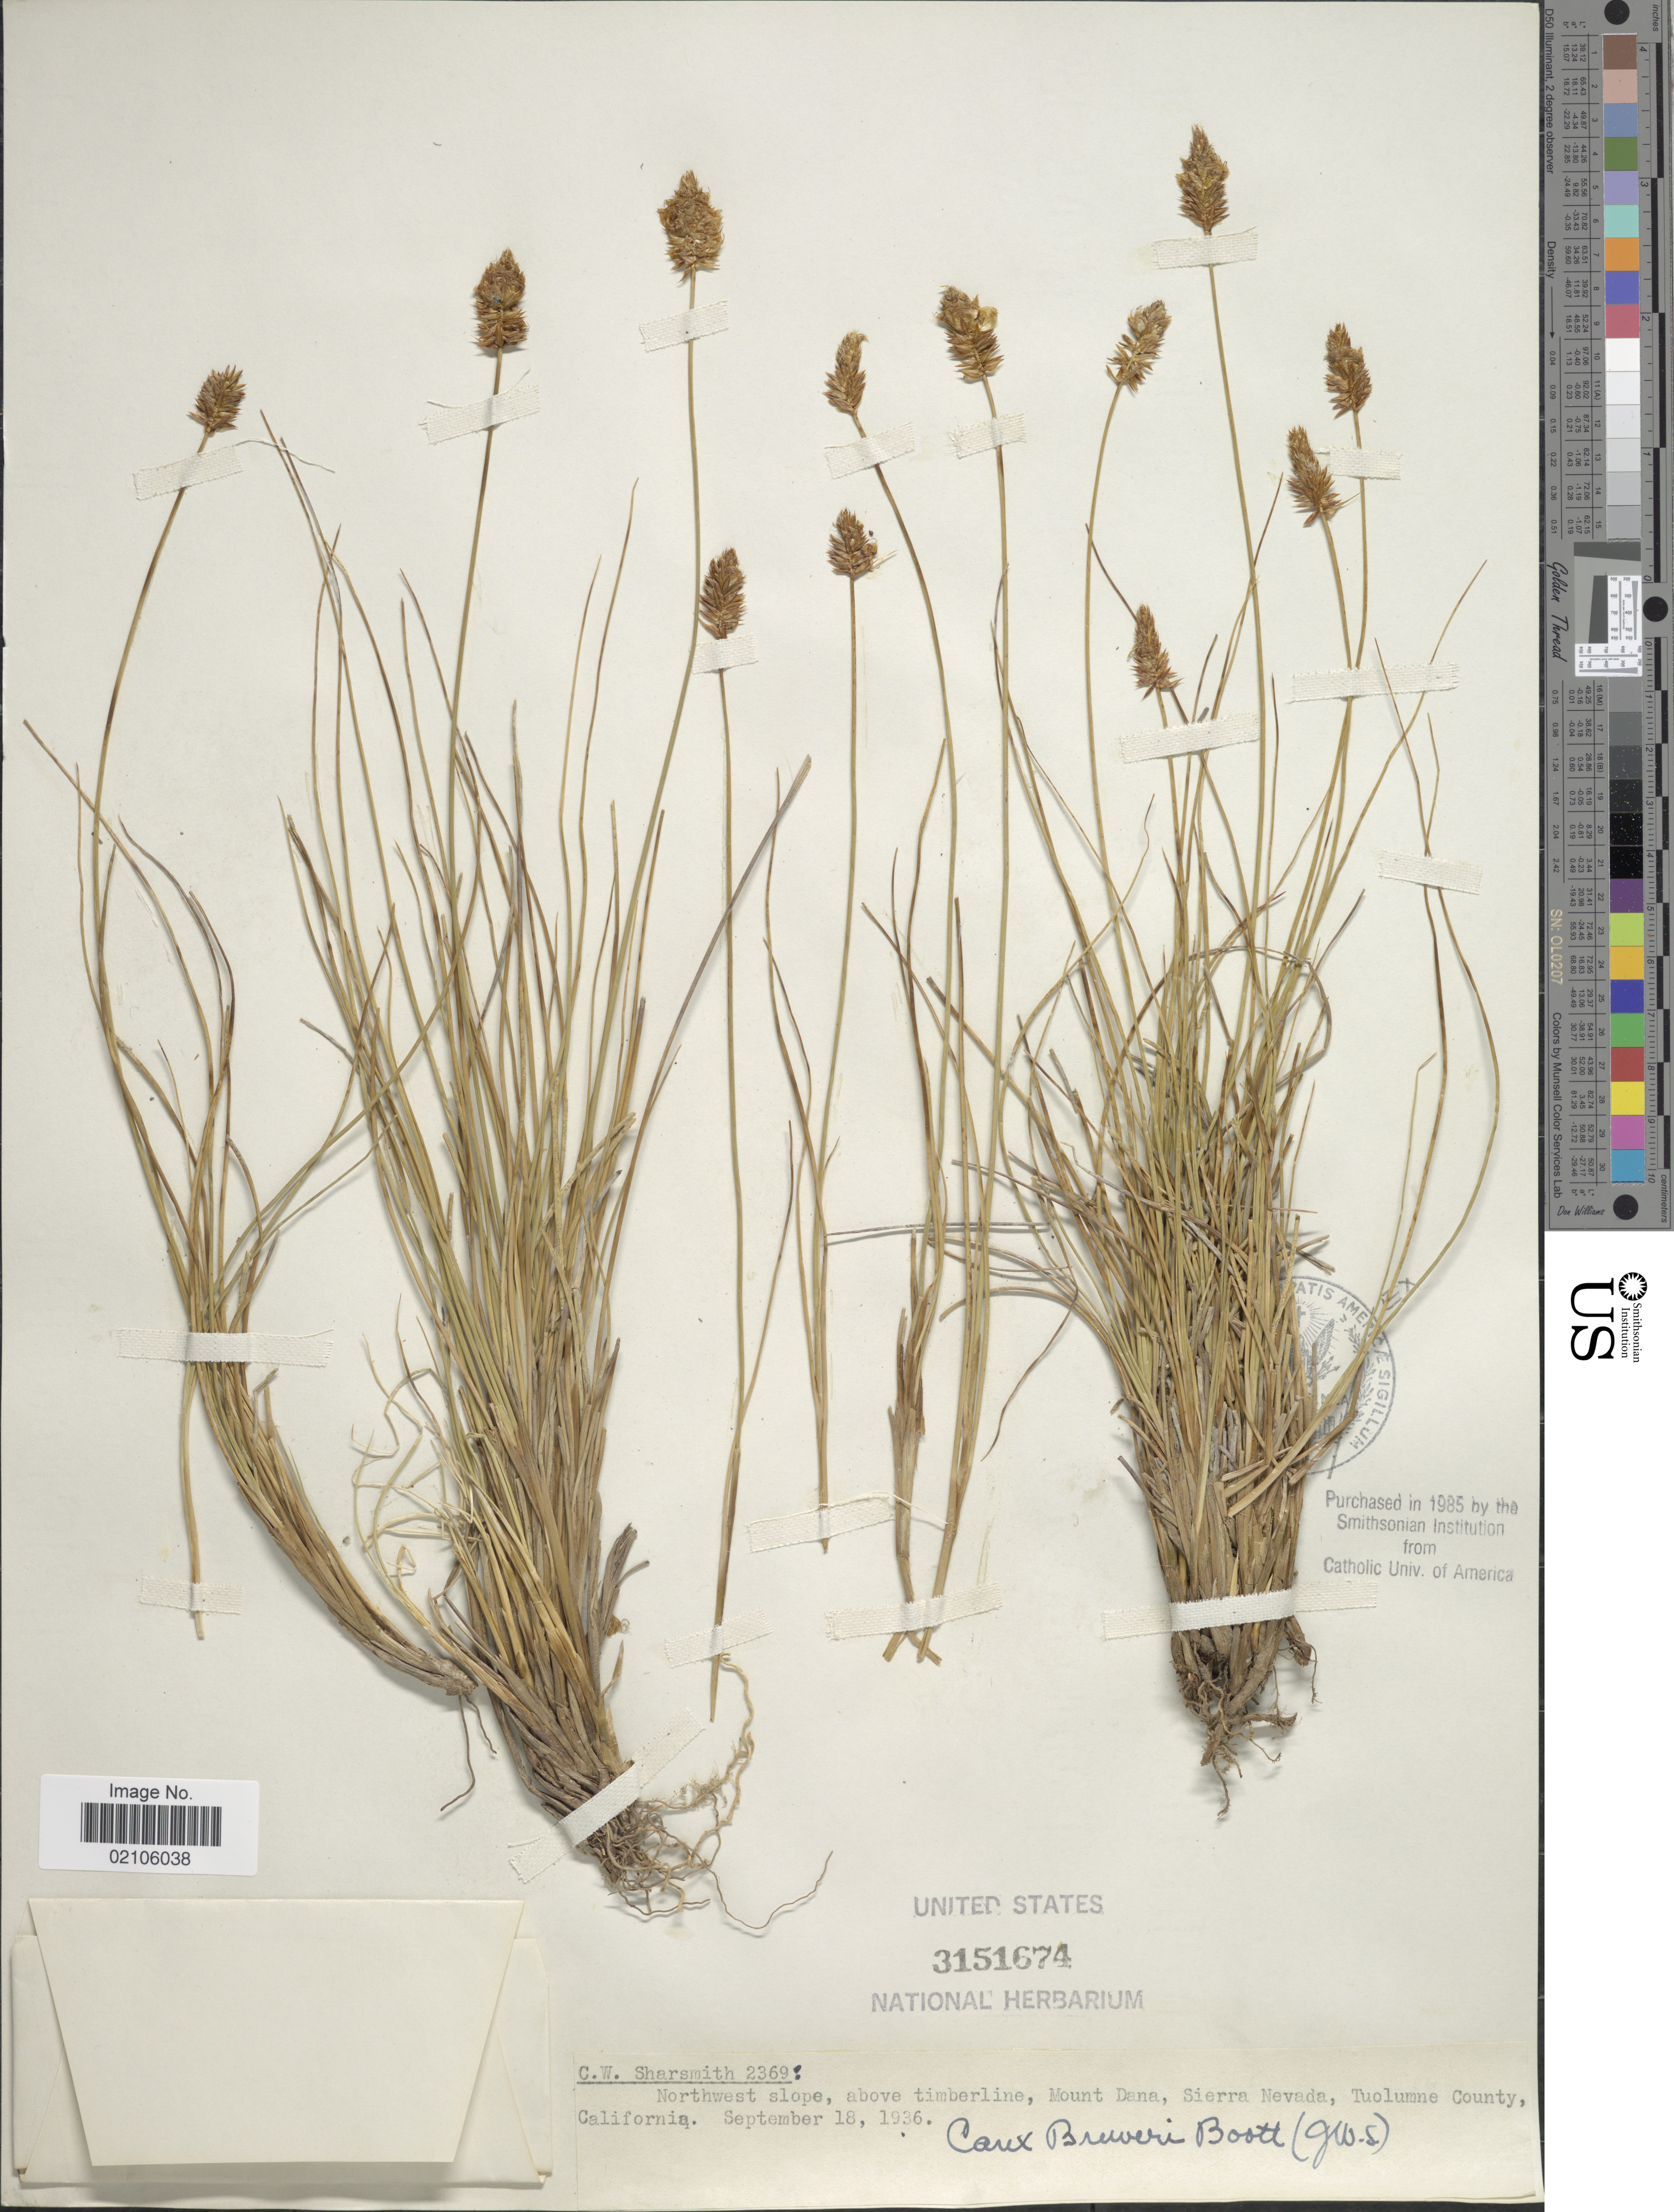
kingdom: Plantae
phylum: Tracheophyta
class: Liliopsida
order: Poales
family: Cyperaceae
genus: Carex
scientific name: Carex breweri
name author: Boott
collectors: C. Sharsmith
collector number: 2369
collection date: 1936-09-18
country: United States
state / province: California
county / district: Tuolumne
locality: Northwest slope, above timberline, Mount Dana, Sierra Nevada, Tuolumne County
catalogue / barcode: US 3151674